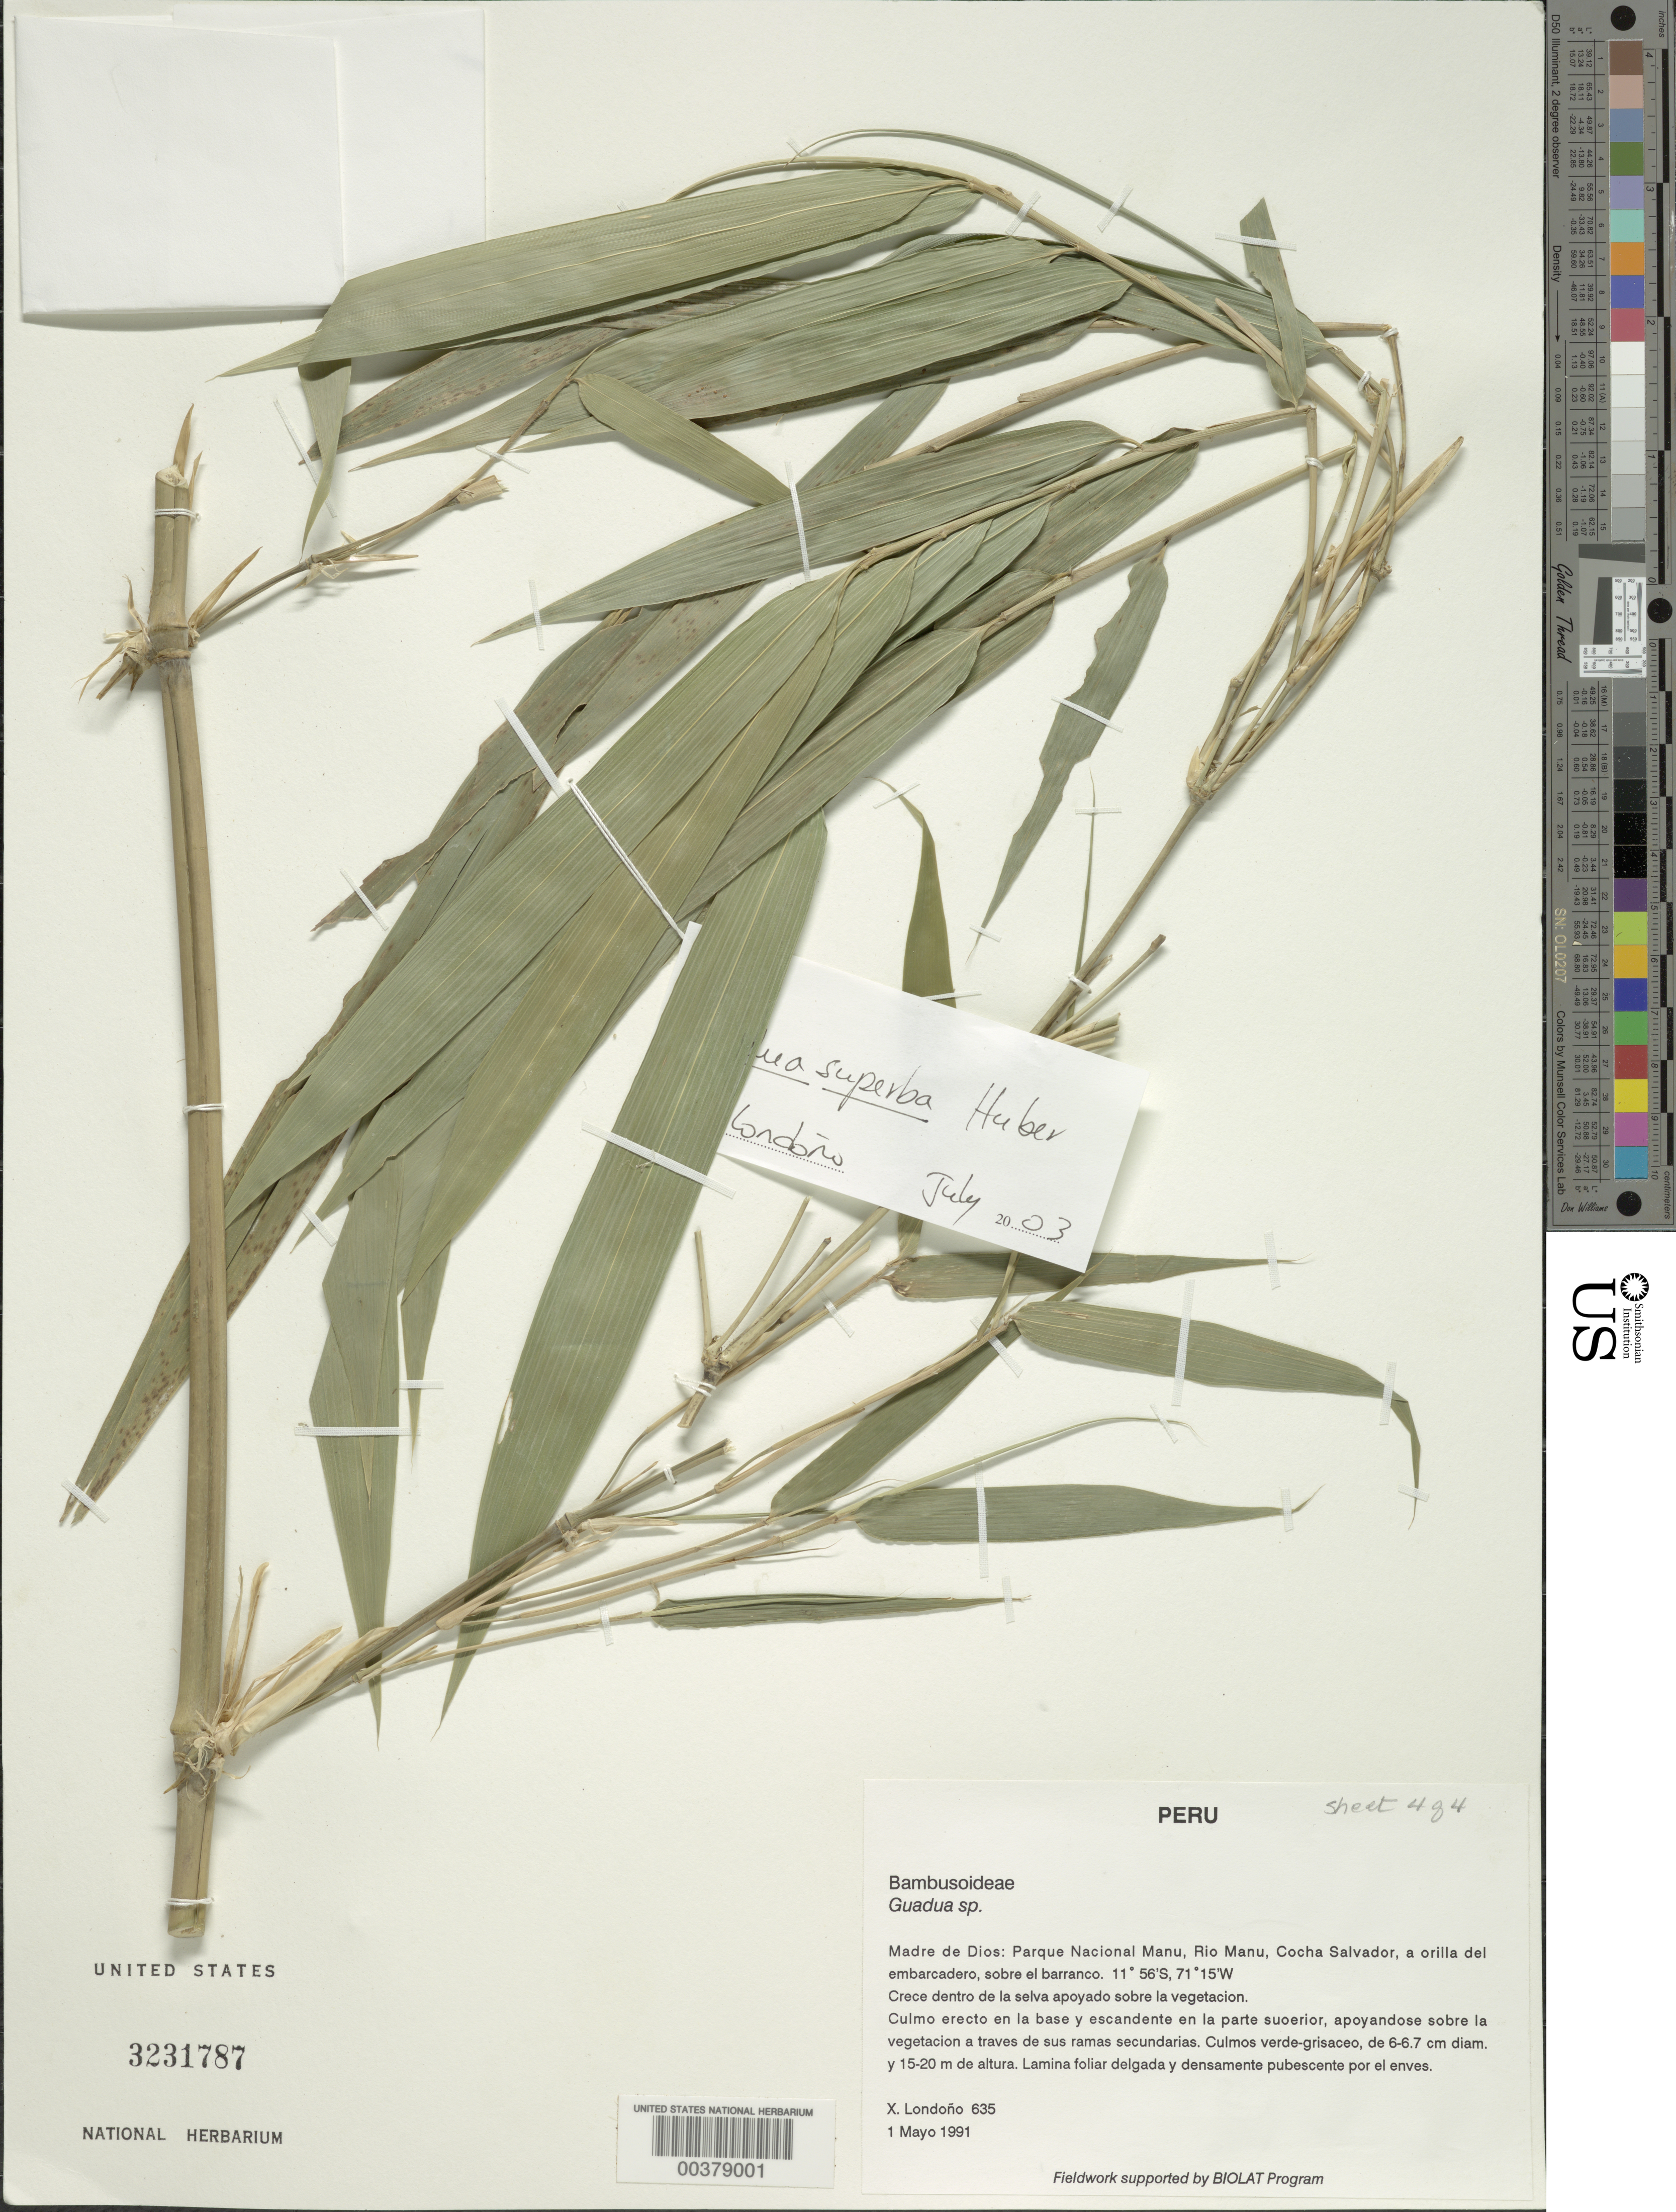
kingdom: Plantae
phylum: Tracheophyta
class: Liliopsida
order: Poales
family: Poaceae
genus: Guadua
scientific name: Guadua sp.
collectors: X. Londoño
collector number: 635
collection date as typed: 01 May 1991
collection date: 1991-05-01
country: Peru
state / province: Madre de Dios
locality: Parque nacional manu, rio manu, cocha salvador, a orilla del embarcadero, sobre el barranco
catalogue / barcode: US 3231787